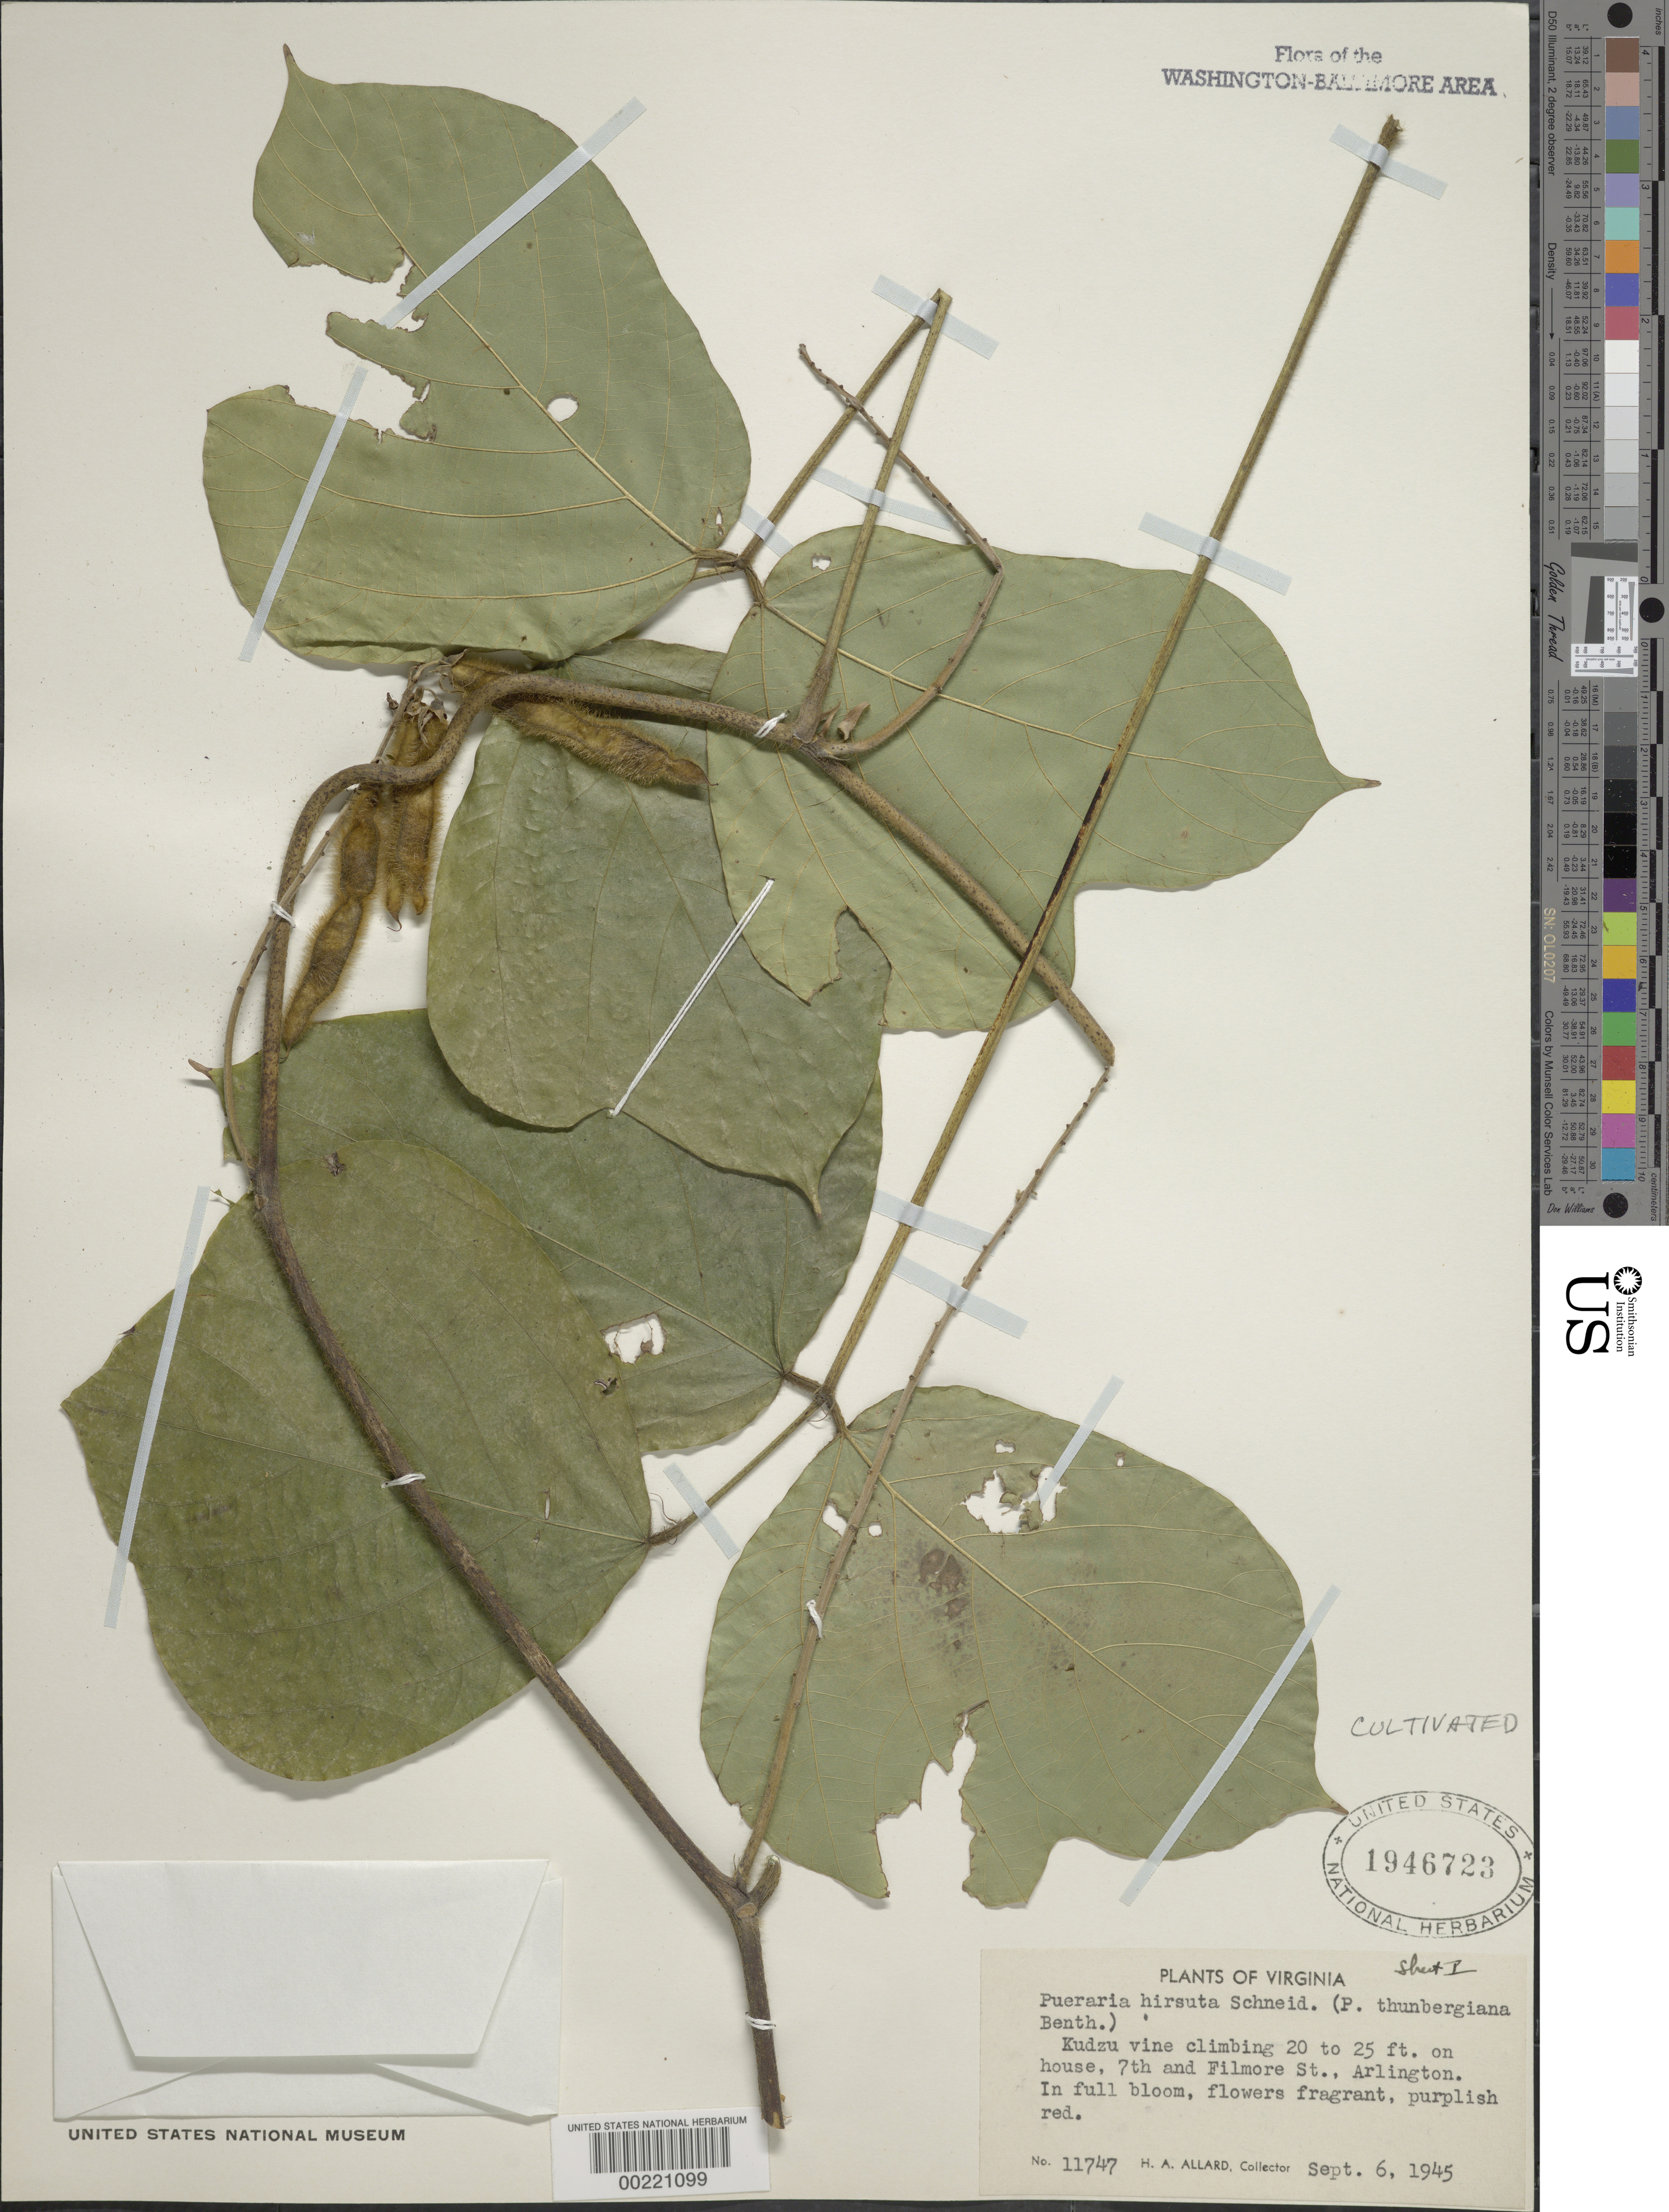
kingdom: Plantae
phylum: Tracheophyta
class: Magnoliopsida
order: Fabales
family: Fabaceae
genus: Pueraria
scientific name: Pueraria montana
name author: (Lour.) Merr.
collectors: H. A. Allard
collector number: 11747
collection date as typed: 06 Sep 1945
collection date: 1945-09-06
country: United States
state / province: Virginia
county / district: Arlington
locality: Arlington, on house 7th and filmore st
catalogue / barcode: US 1946723